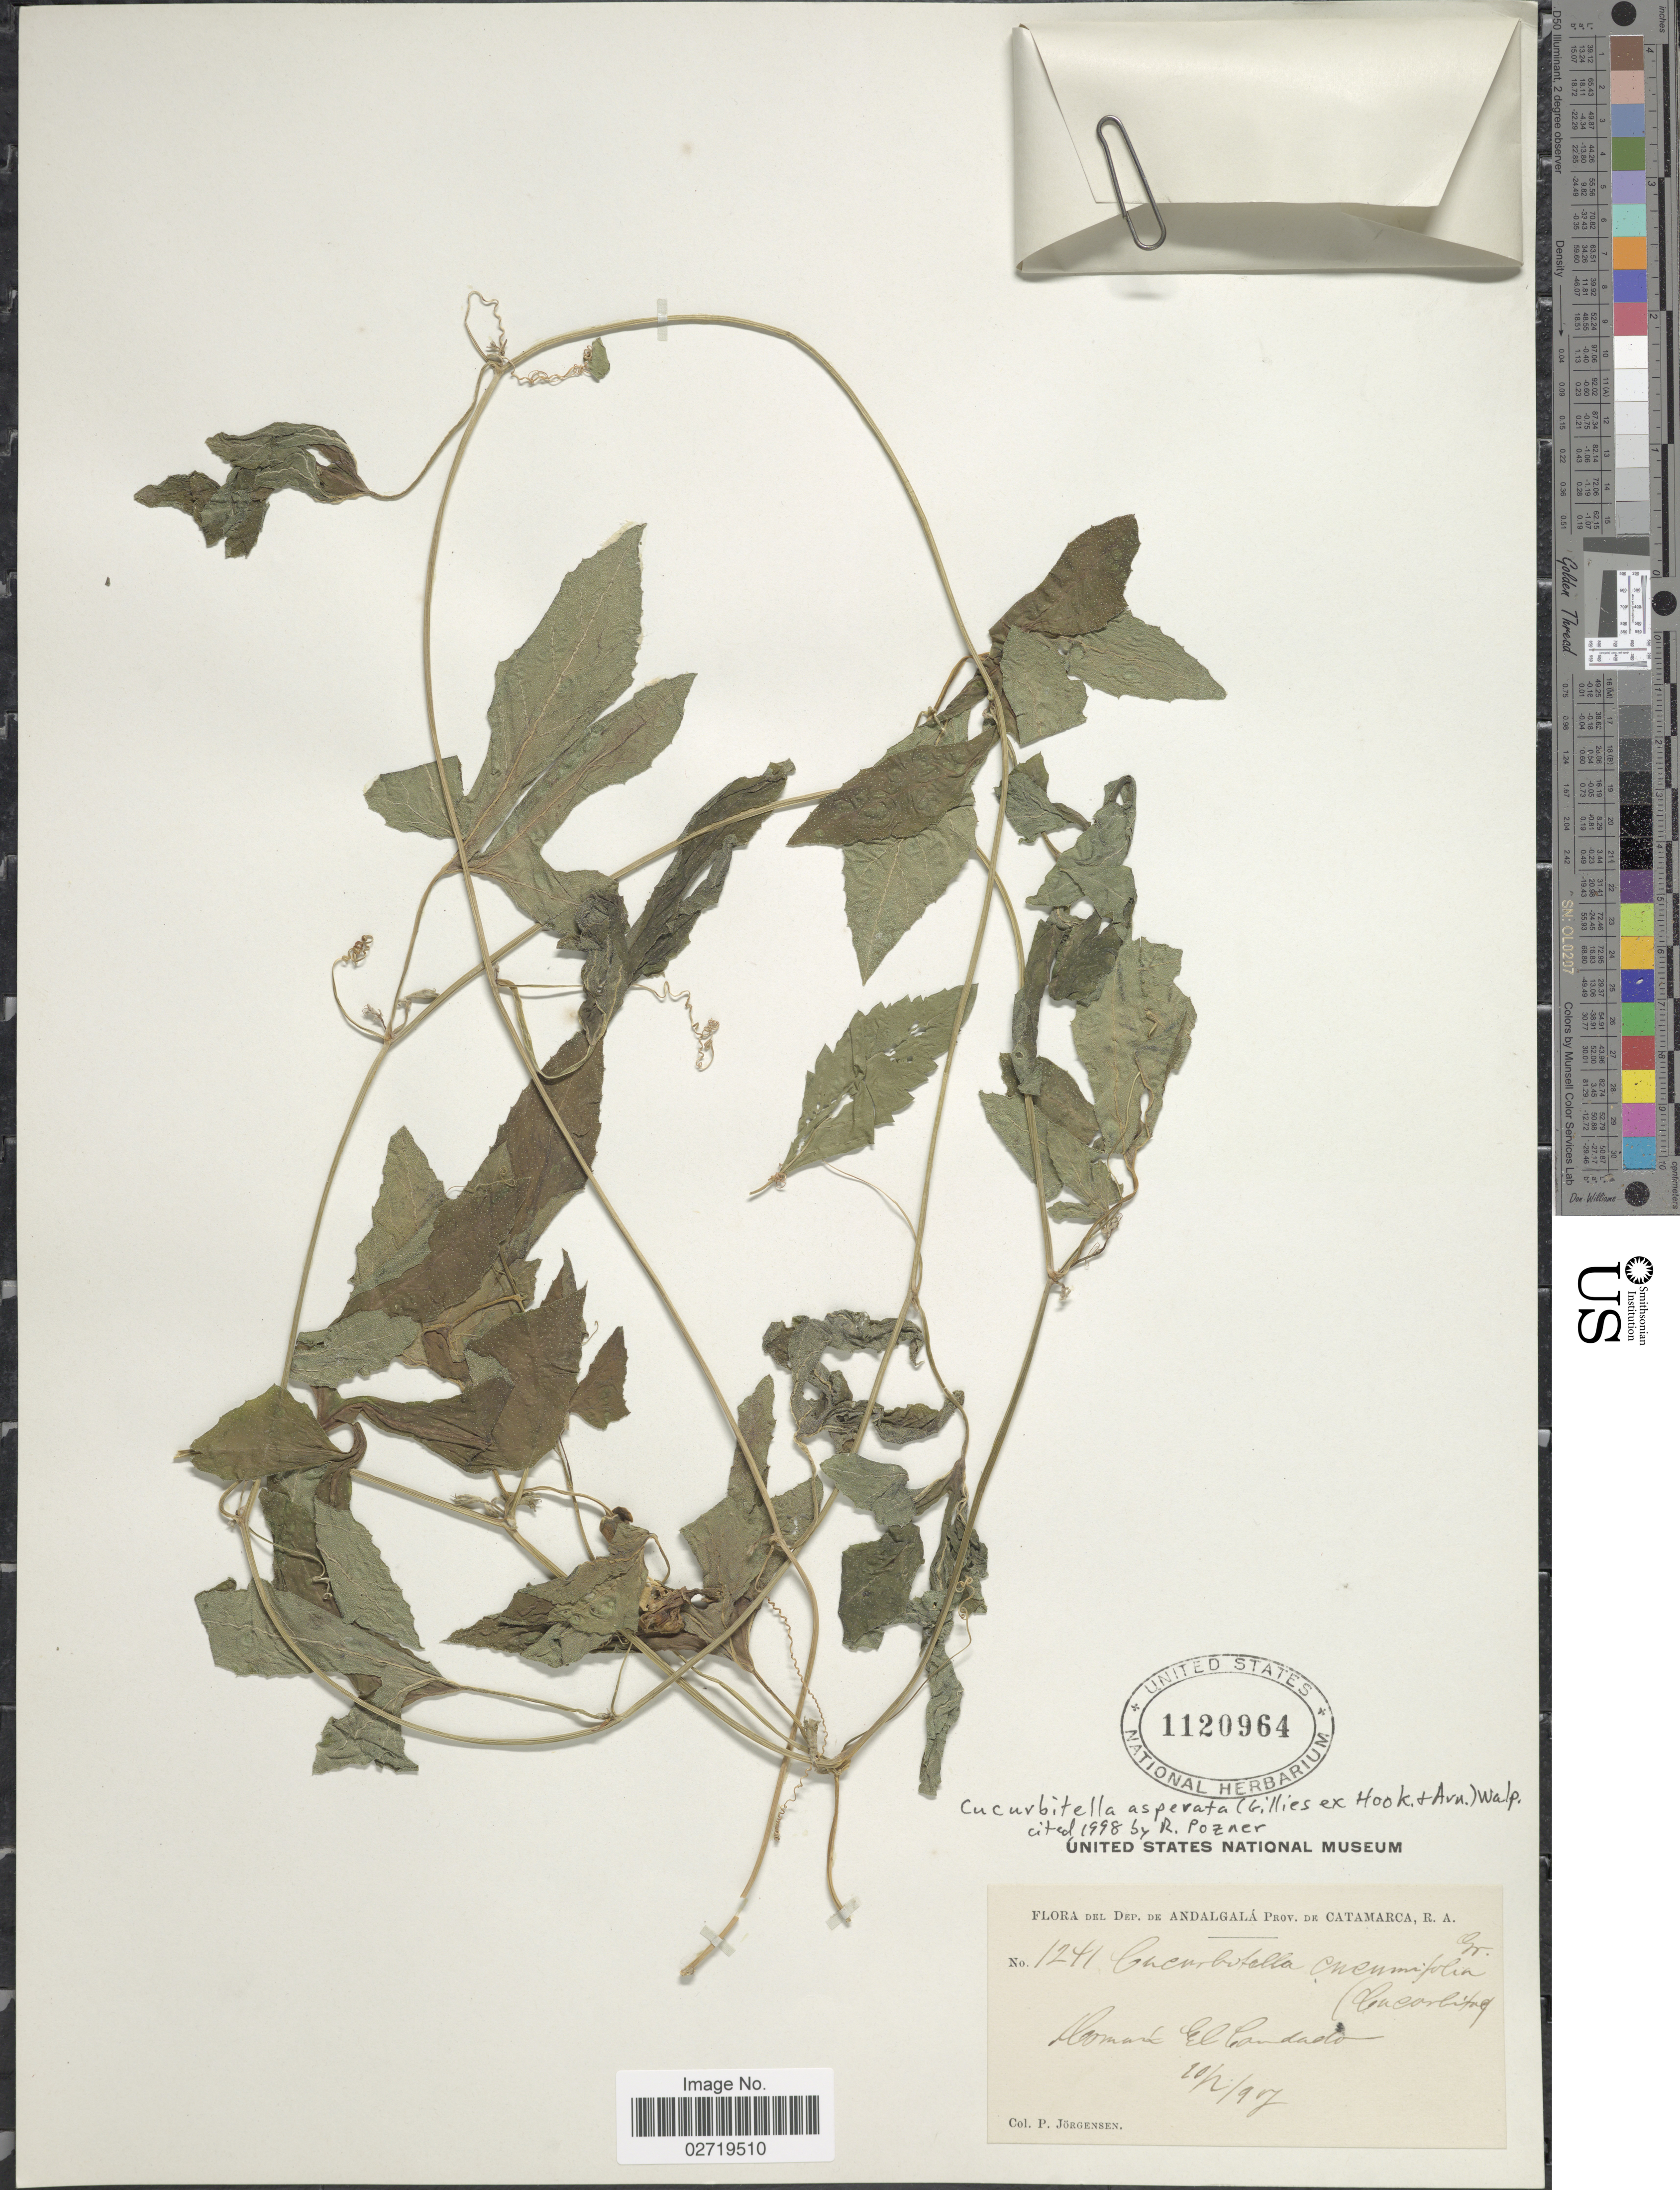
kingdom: Plantae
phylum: Tracheophyta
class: Magnoliopsida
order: Cucurbitales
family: Cucurbitaceae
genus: Cucurbitella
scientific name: Cucurbitella asperata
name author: (Gillies ex Hook. & Arn.) Walp.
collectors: P. Jörgensen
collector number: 1241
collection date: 1917-02-20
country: Argentina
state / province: Catamarca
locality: Dep de Andalgalá, Común El Candado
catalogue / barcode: US 1120964